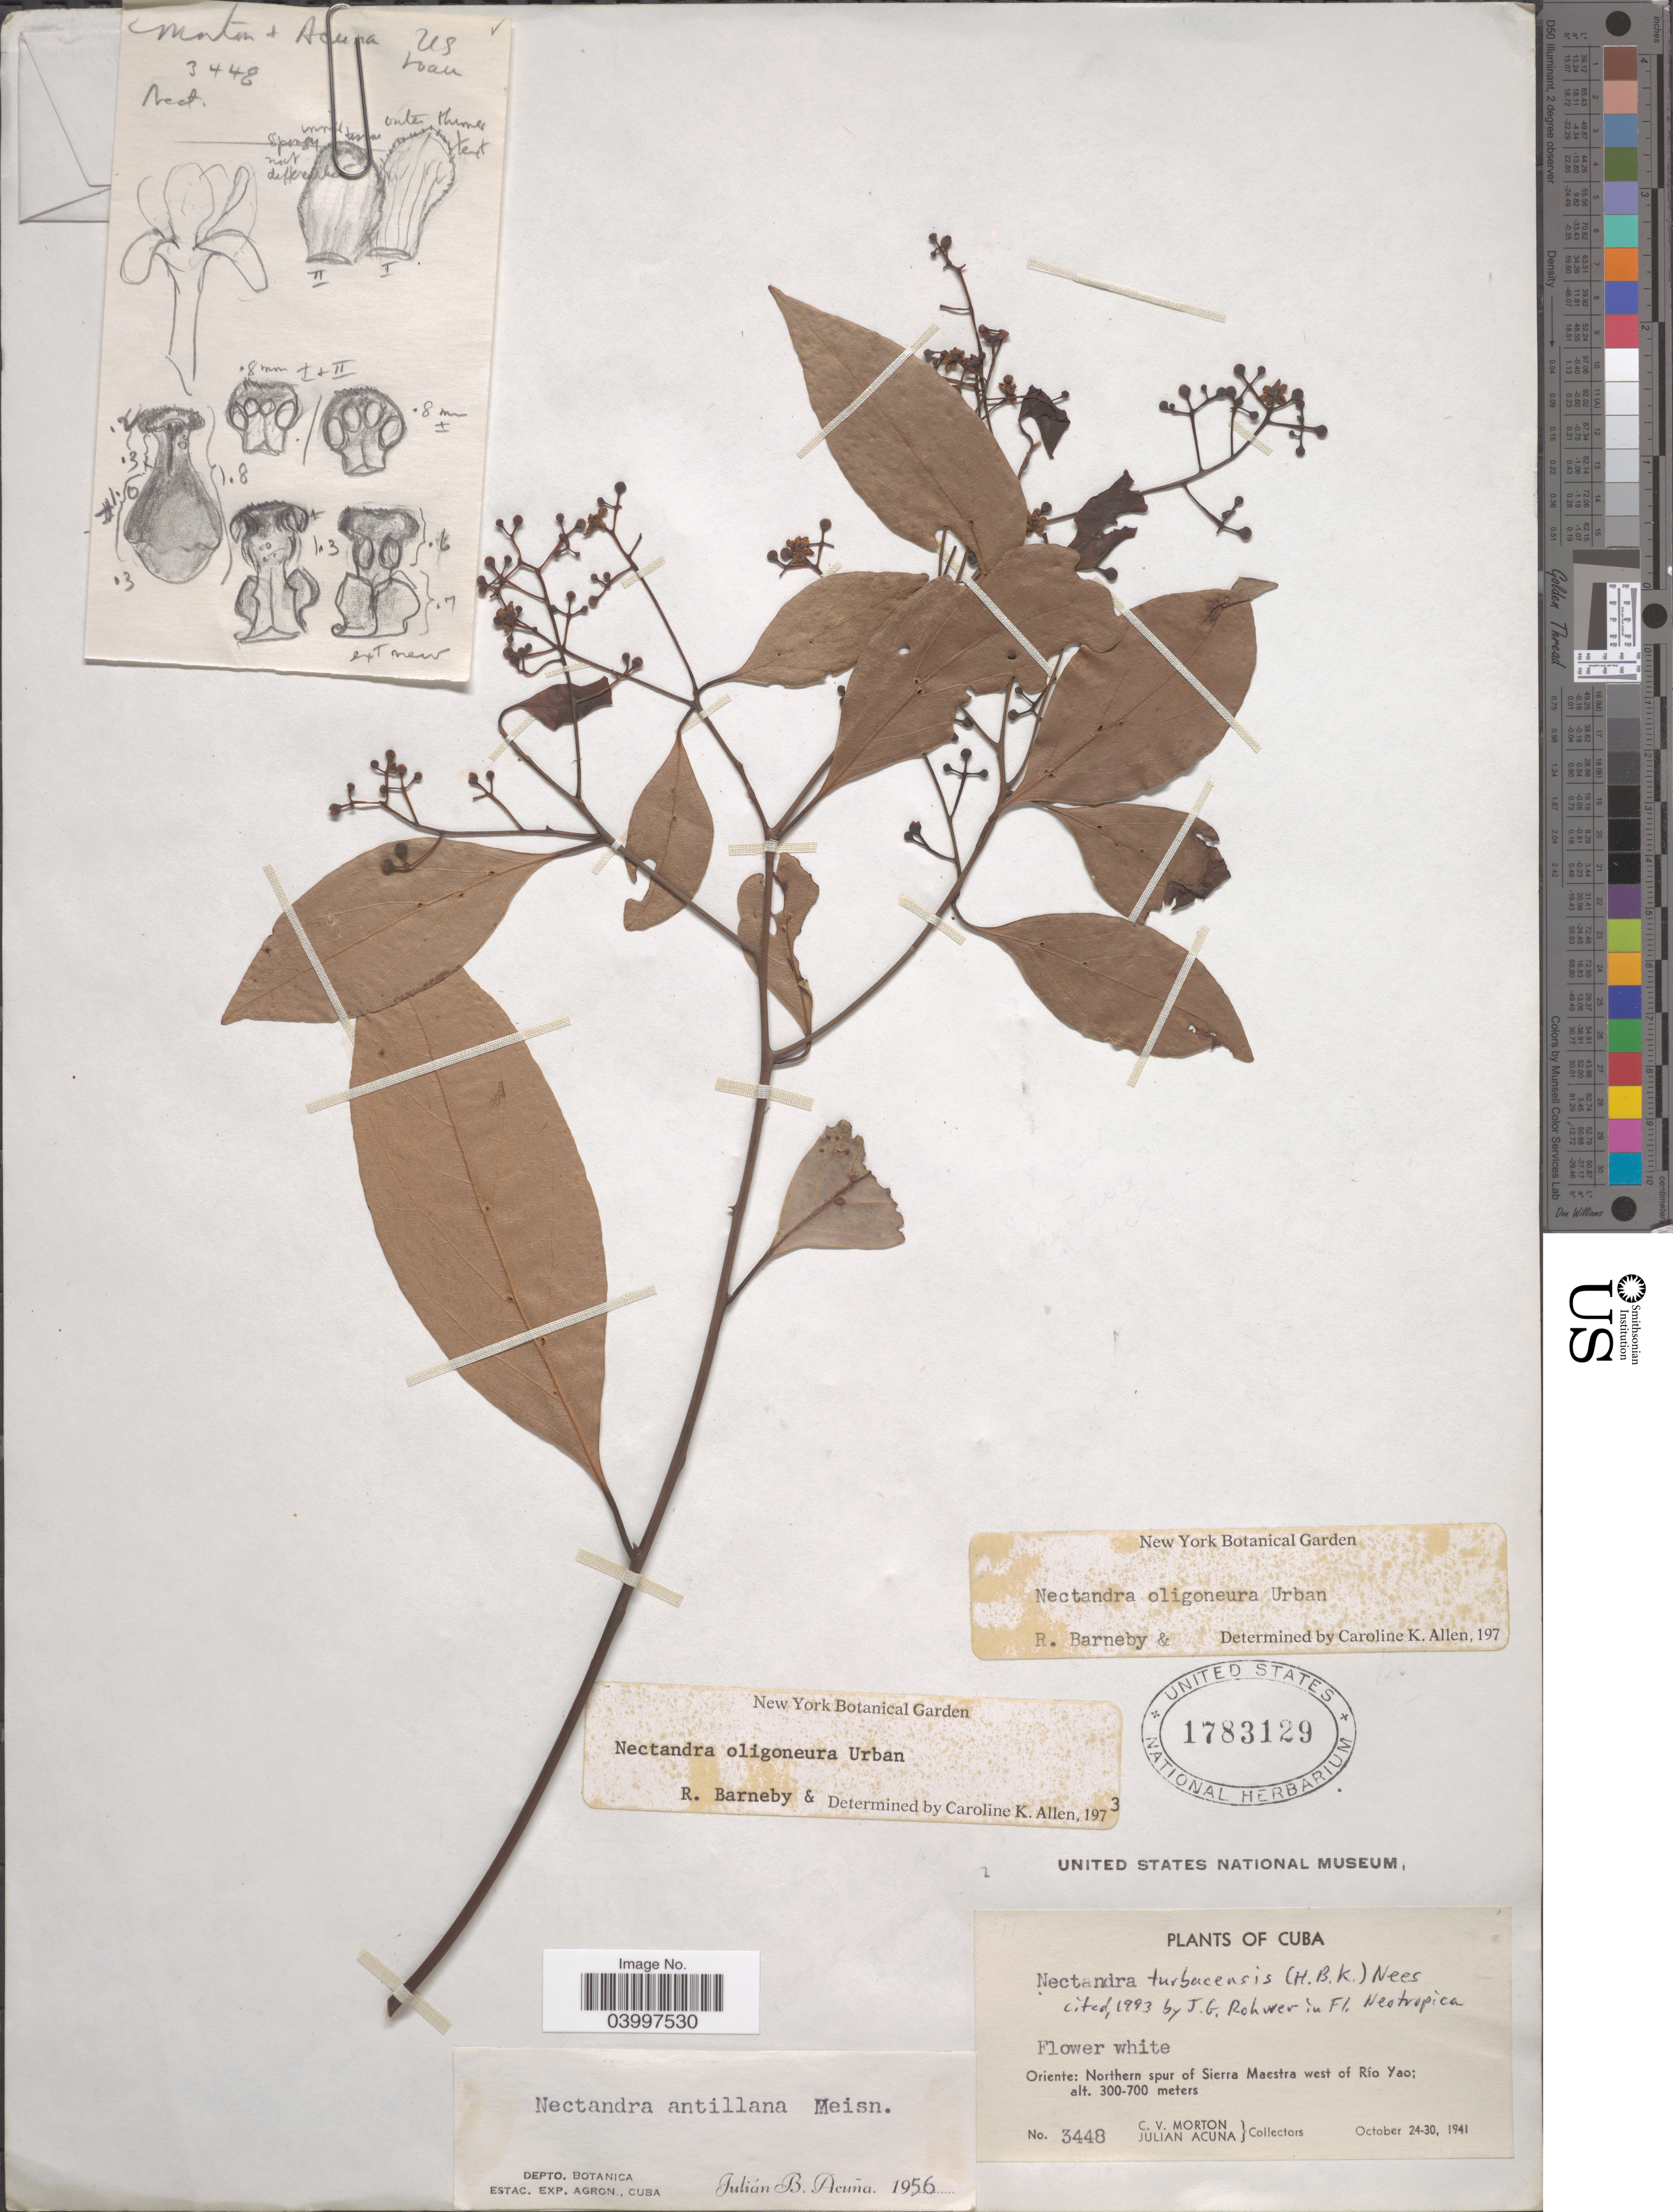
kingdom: Plantae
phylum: Tracheophyta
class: Magnoliopsida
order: Laurales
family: Lauraceae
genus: Nectandra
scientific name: Nectandra turbacensis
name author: (Kunth) Nees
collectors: C. V. Morton & R. Acuña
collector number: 3448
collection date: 1941-10-24/1941-10-30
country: Cuba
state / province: Oriente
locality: Northern spur of Sierra Maestra west of Río Yao.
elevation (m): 300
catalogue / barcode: US 1783129